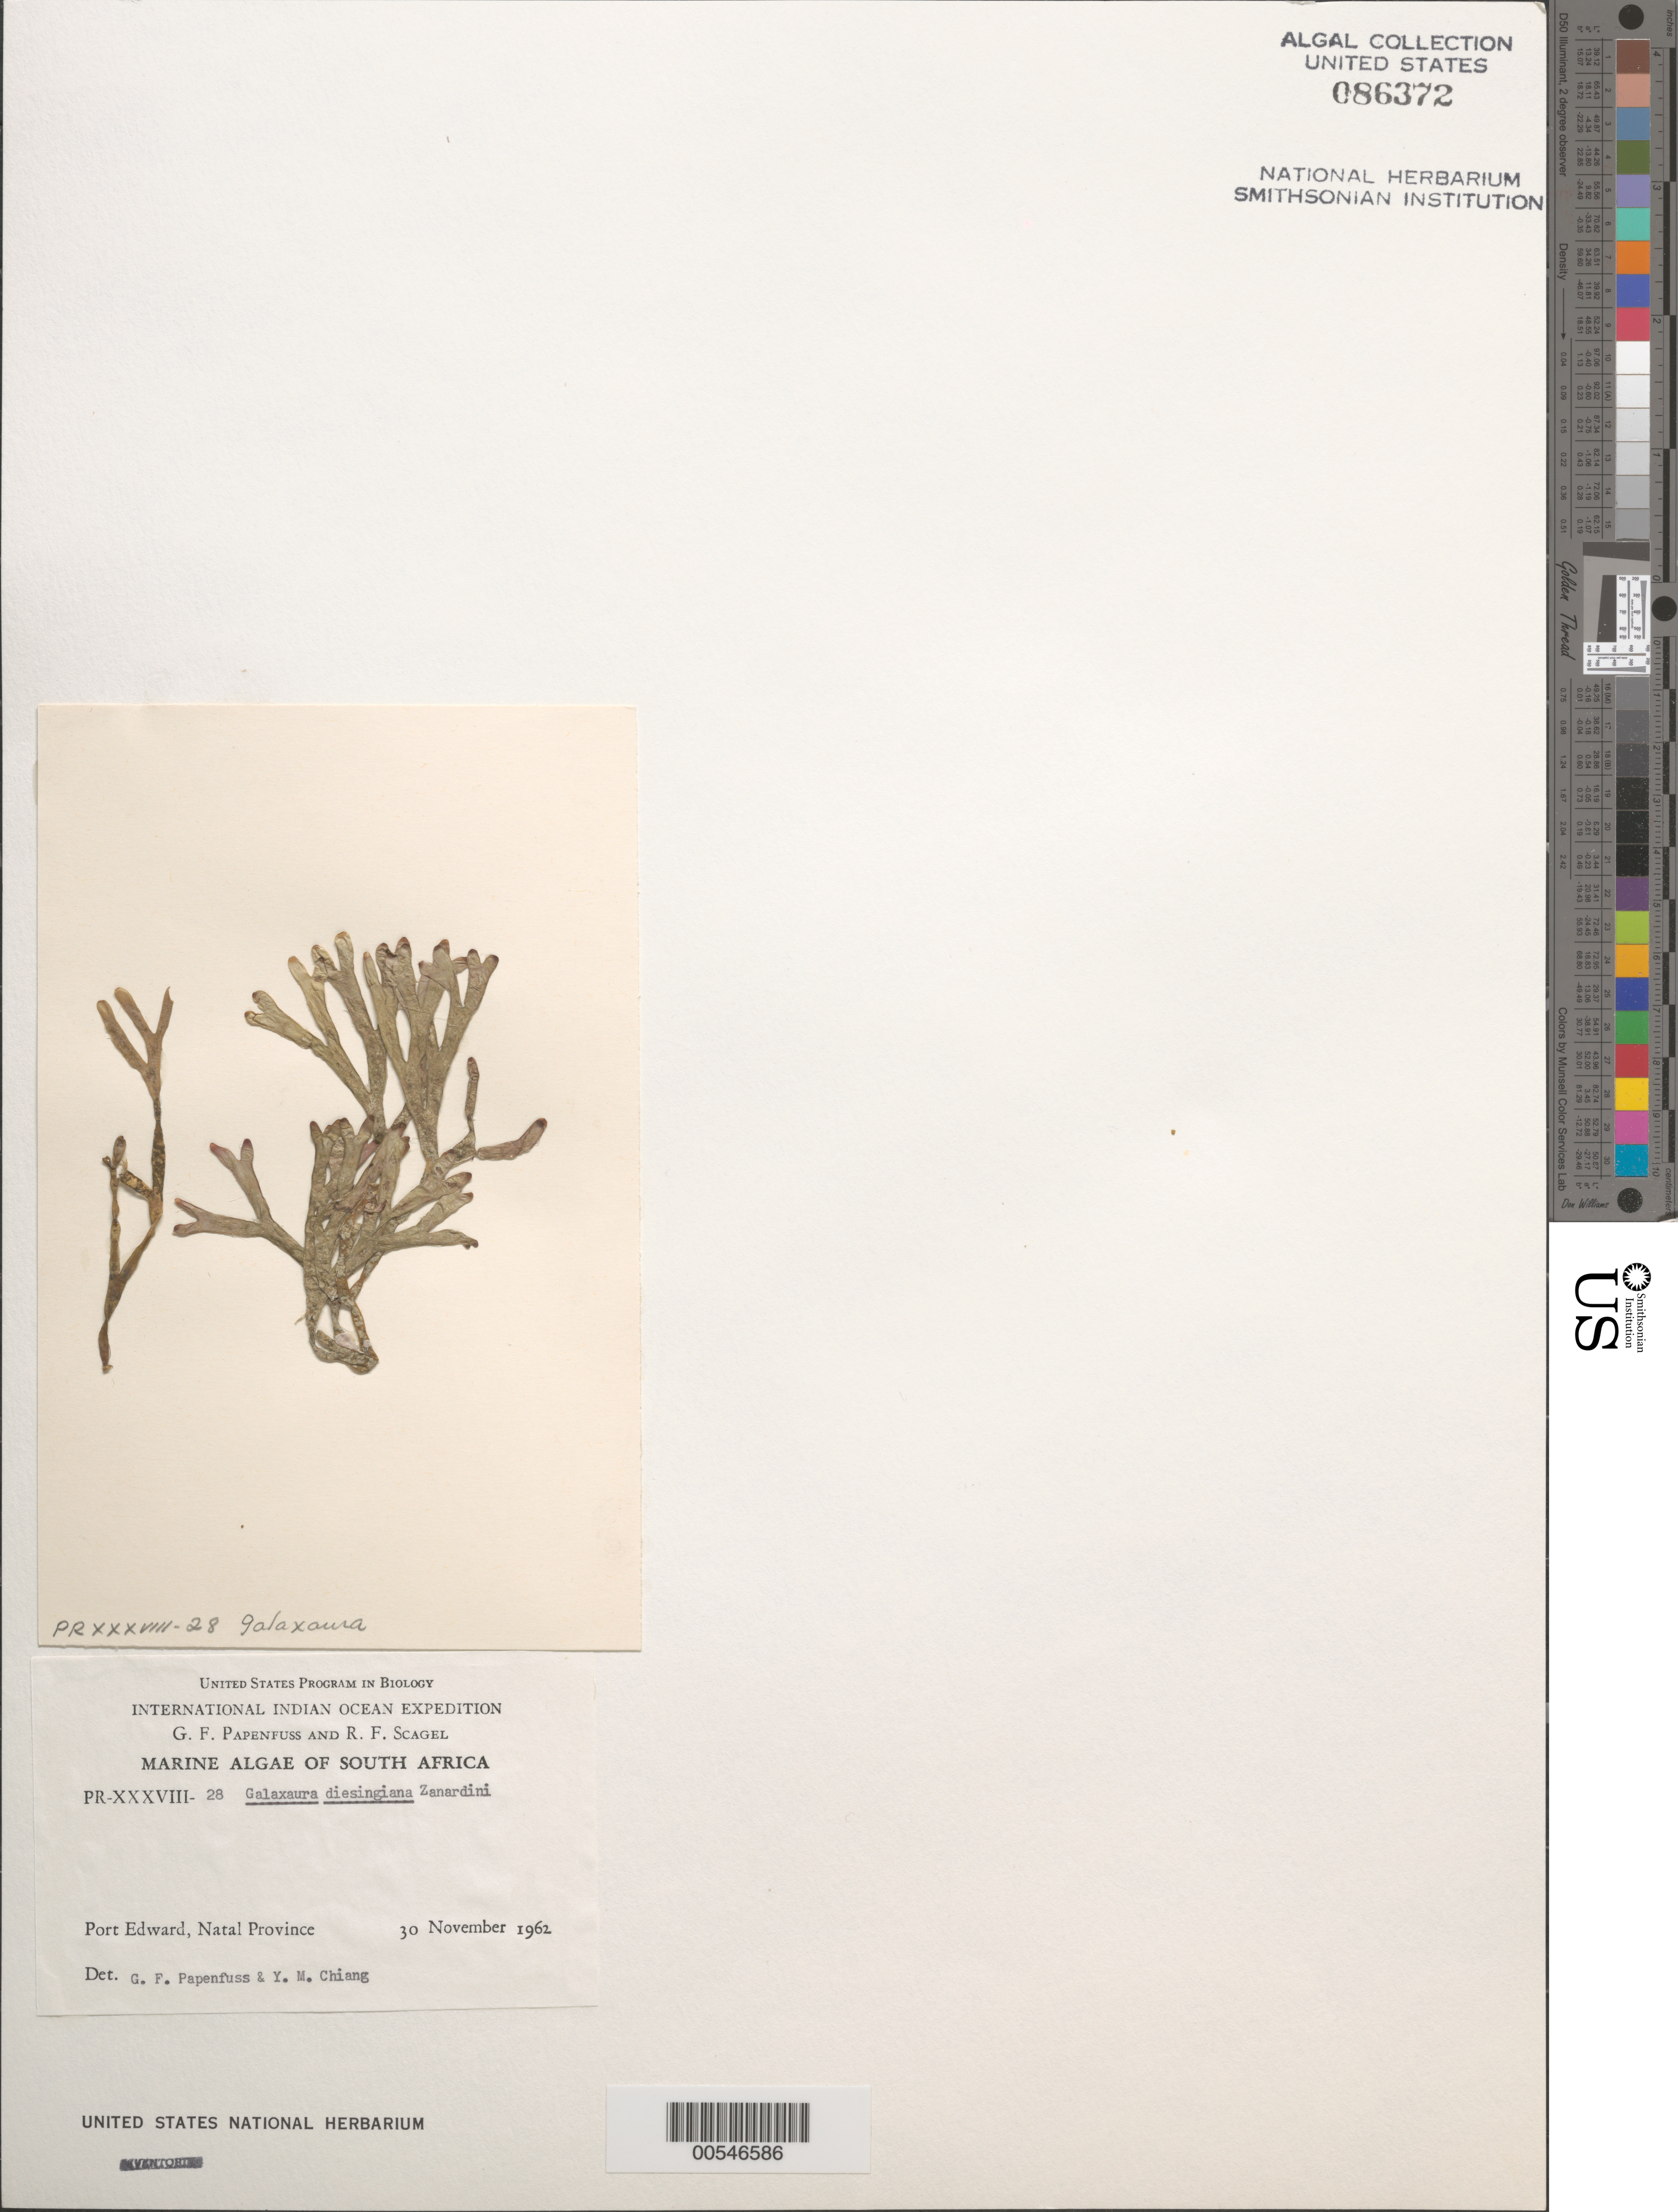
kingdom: Plantae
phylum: Rhodophyta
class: Florideophyceae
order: Nemaliales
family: Galaxauraceae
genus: Dichotomaria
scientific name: Dichotomaria diesingiana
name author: (Zanardini) Huisman et al.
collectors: G. Papenfuss & R. F. Scagel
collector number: PR-XXXVIII-28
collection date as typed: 30 Nov 1962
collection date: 1962-11-30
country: South Africa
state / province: KwaZulu-Natal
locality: Port Edward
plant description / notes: International Indian Ocean Expedition, 1962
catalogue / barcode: US 86372